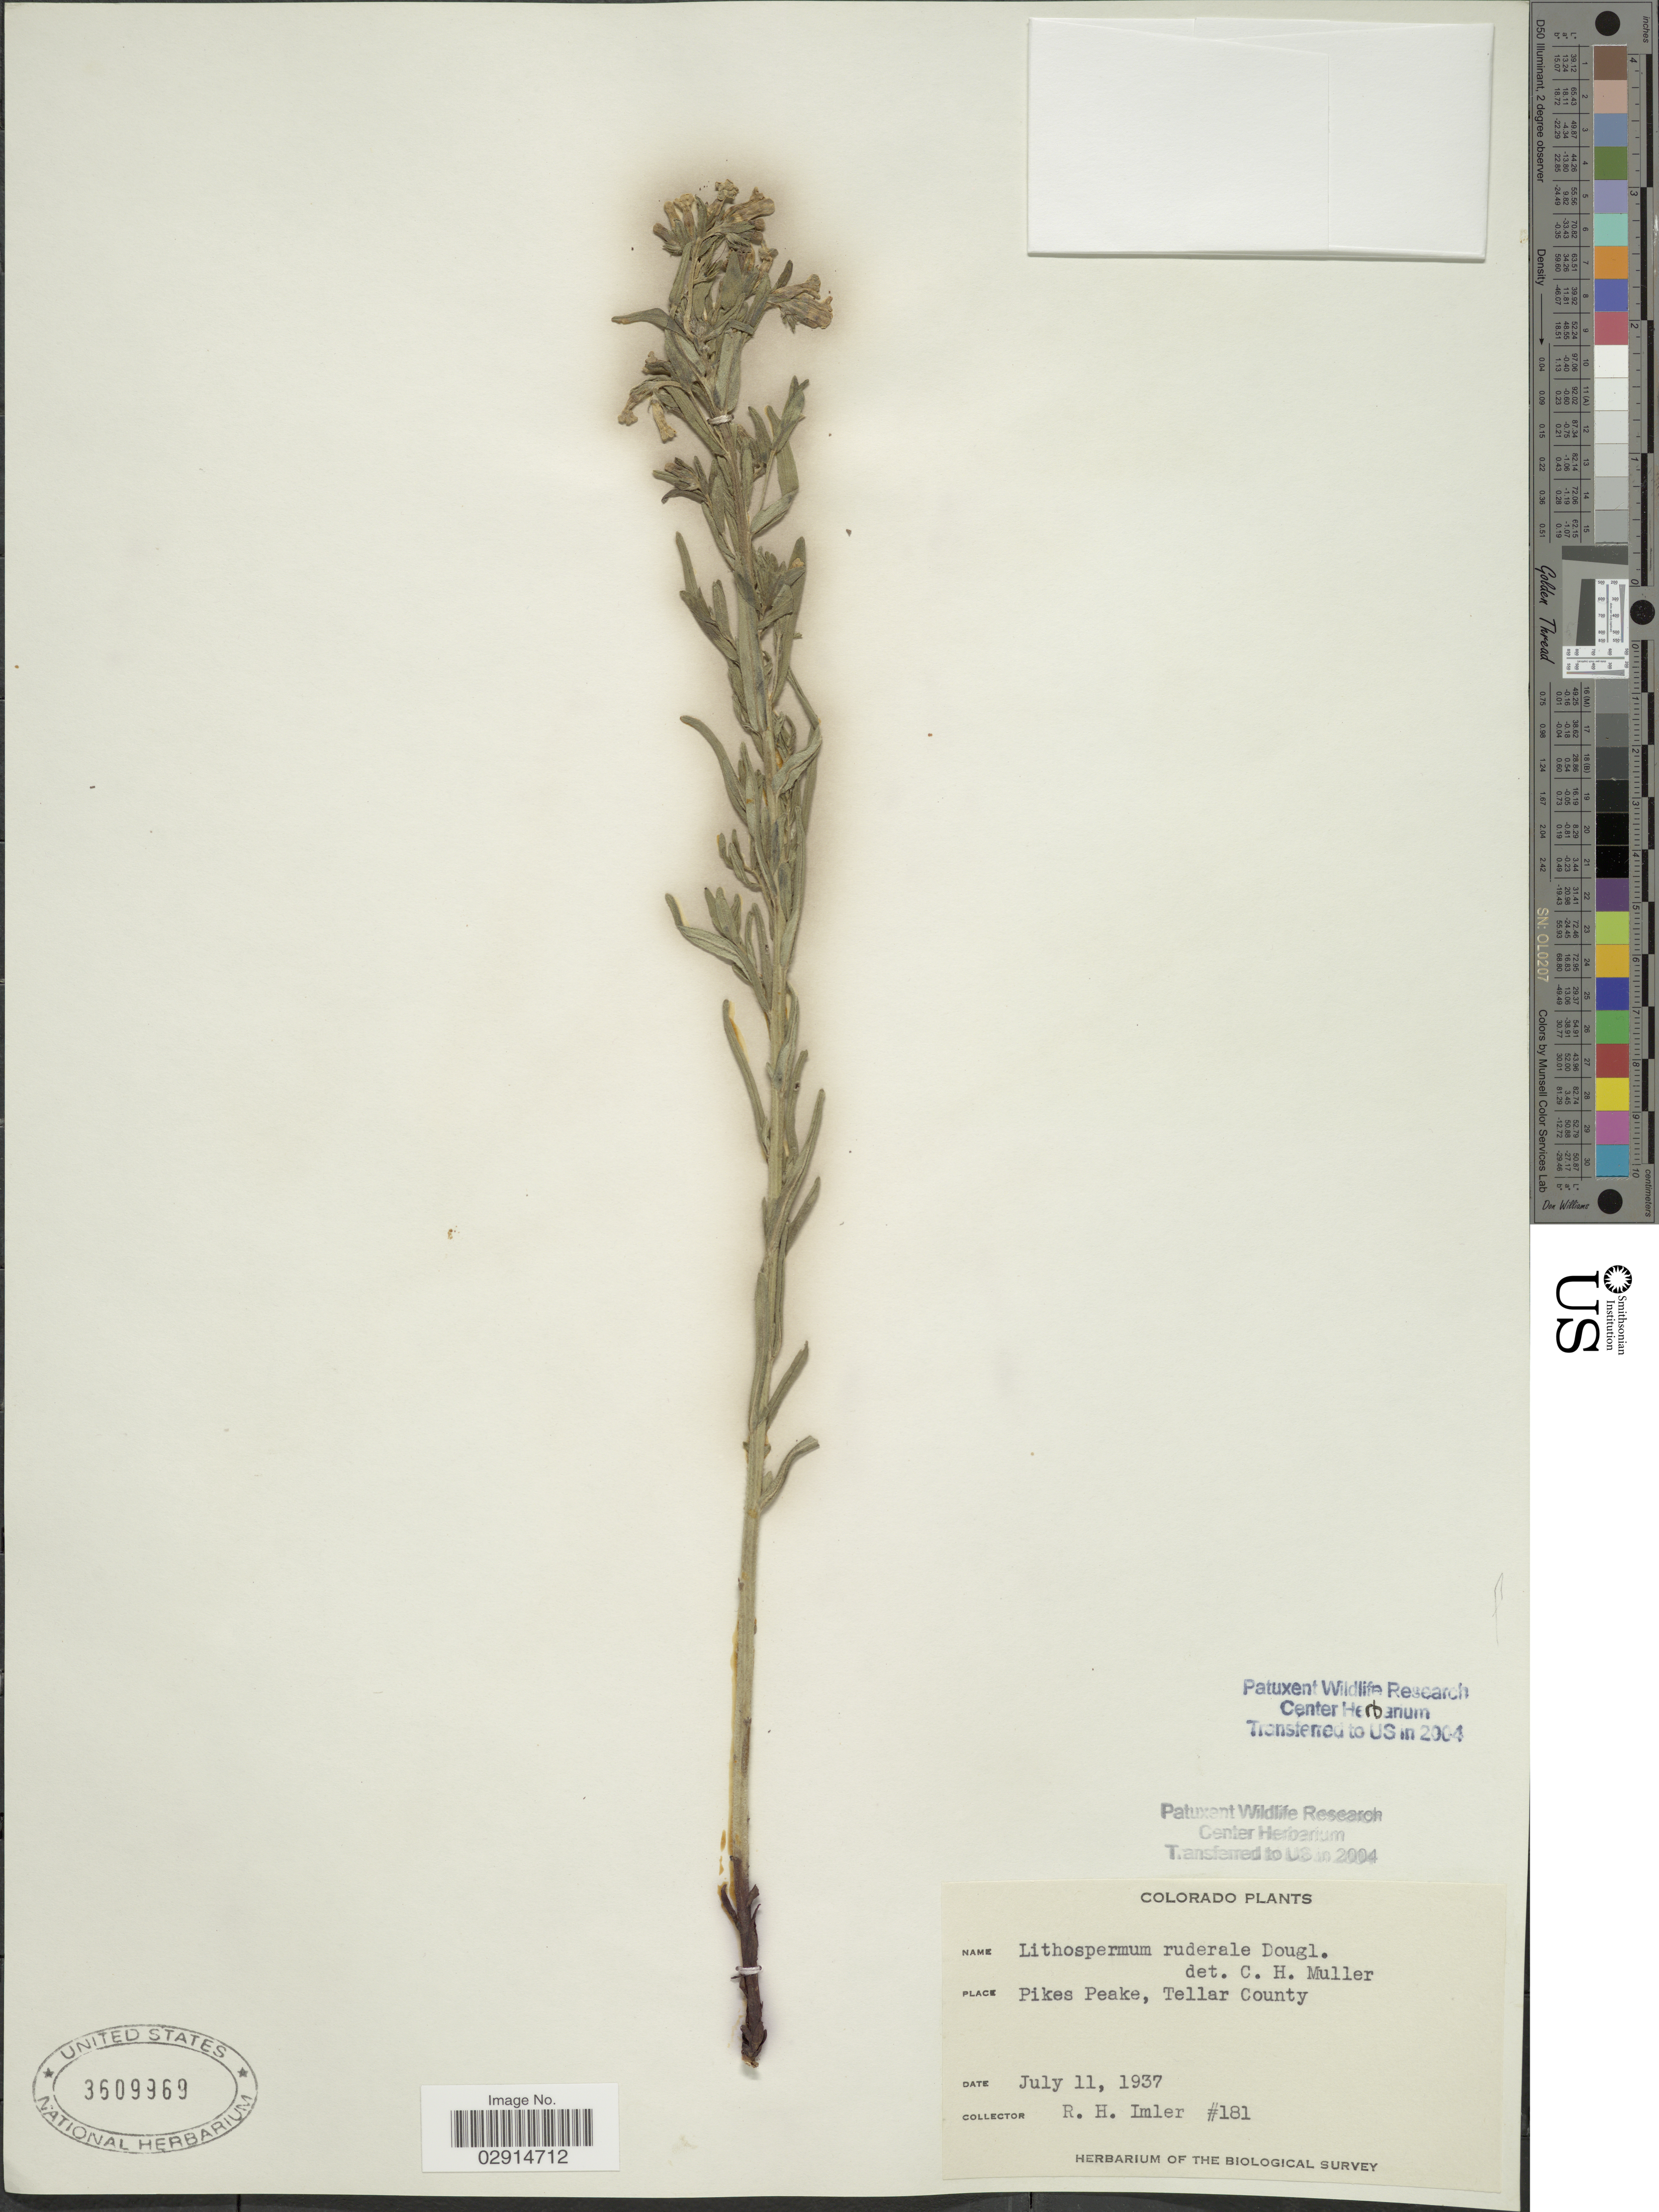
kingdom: Plantae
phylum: Tracheophyta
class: Magnoliopsida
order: Boraginales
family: Boraginaceae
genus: Lithospermum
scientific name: Lithospermum ruderale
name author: Douglas ex Lehm.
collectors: R. Imler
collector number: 181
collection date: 1937-07-11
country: United States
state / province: Colorado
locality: Pikes Peake, Tellar County.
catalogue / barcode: US 3609969